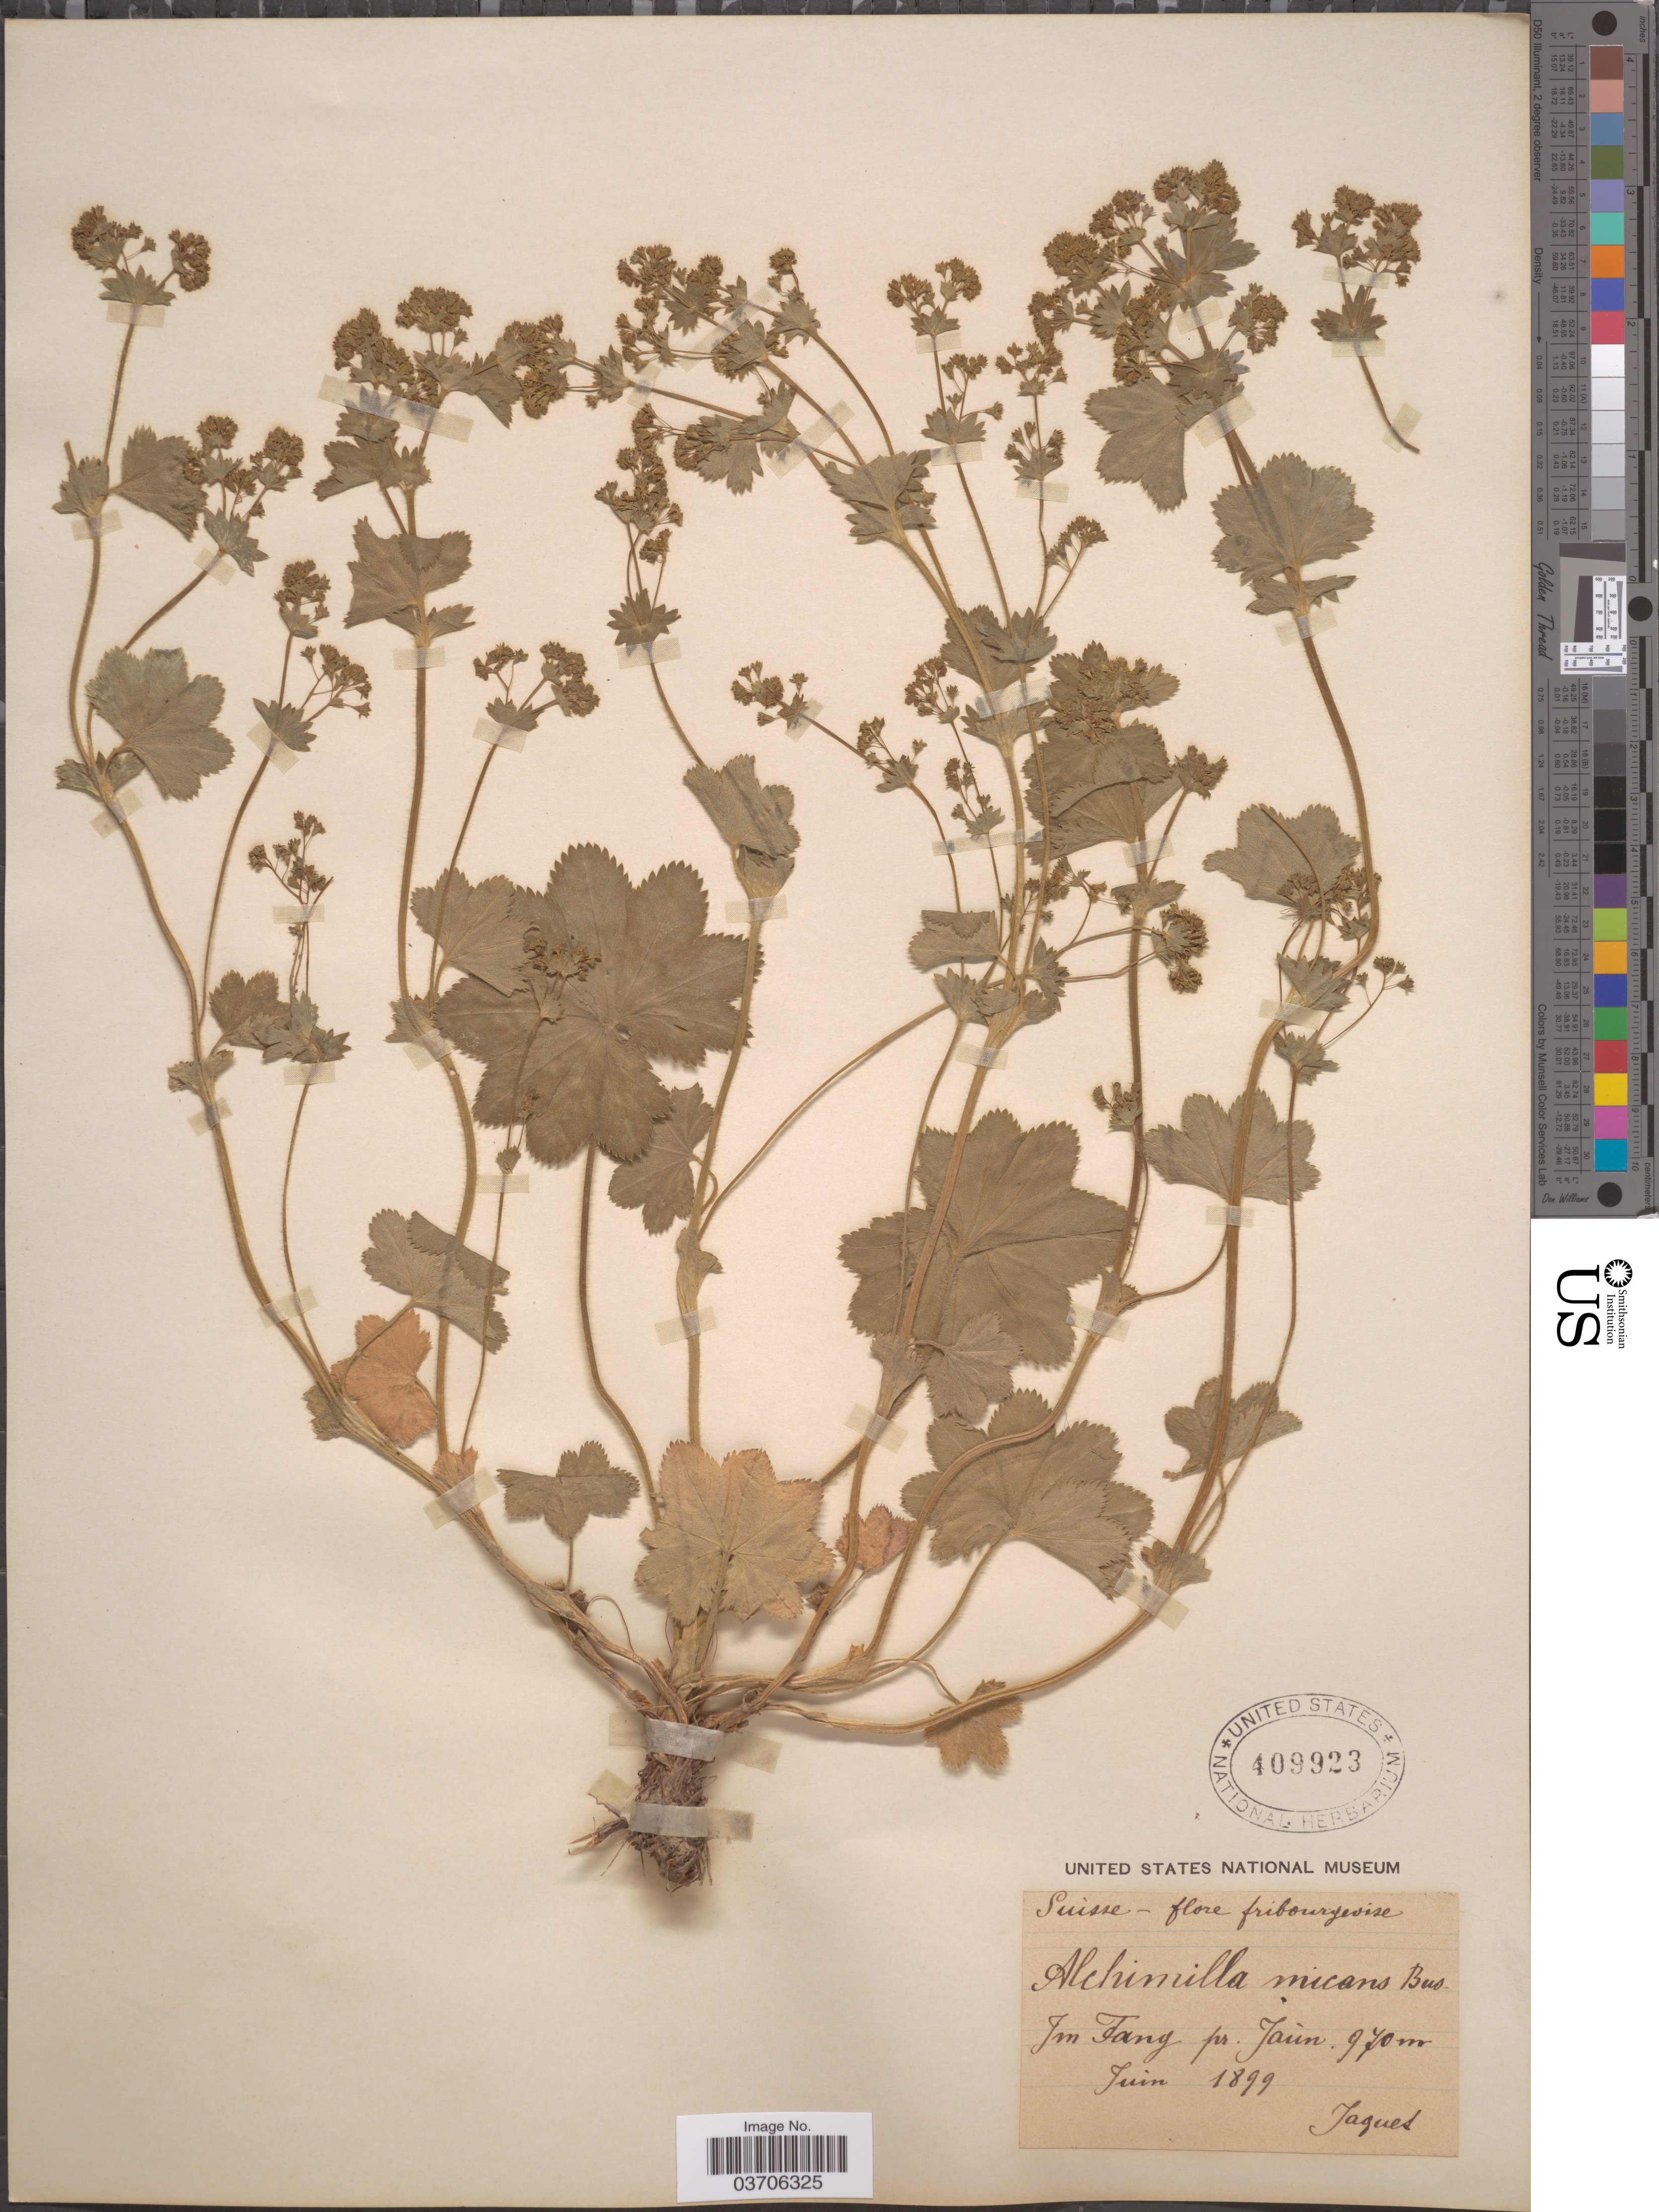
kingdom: Plantae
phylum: Tracheophyta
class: Magnoliopsida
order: Rosales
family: Rosaceae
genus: Alchemilla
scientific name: Alchemilla micans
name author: Buser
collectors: -. Jaquet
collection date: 1899-06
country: Switzerland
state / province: Fribourg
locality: Suisse. Im Tang pr. Jaùn.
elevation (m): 970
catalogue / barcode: US 409923